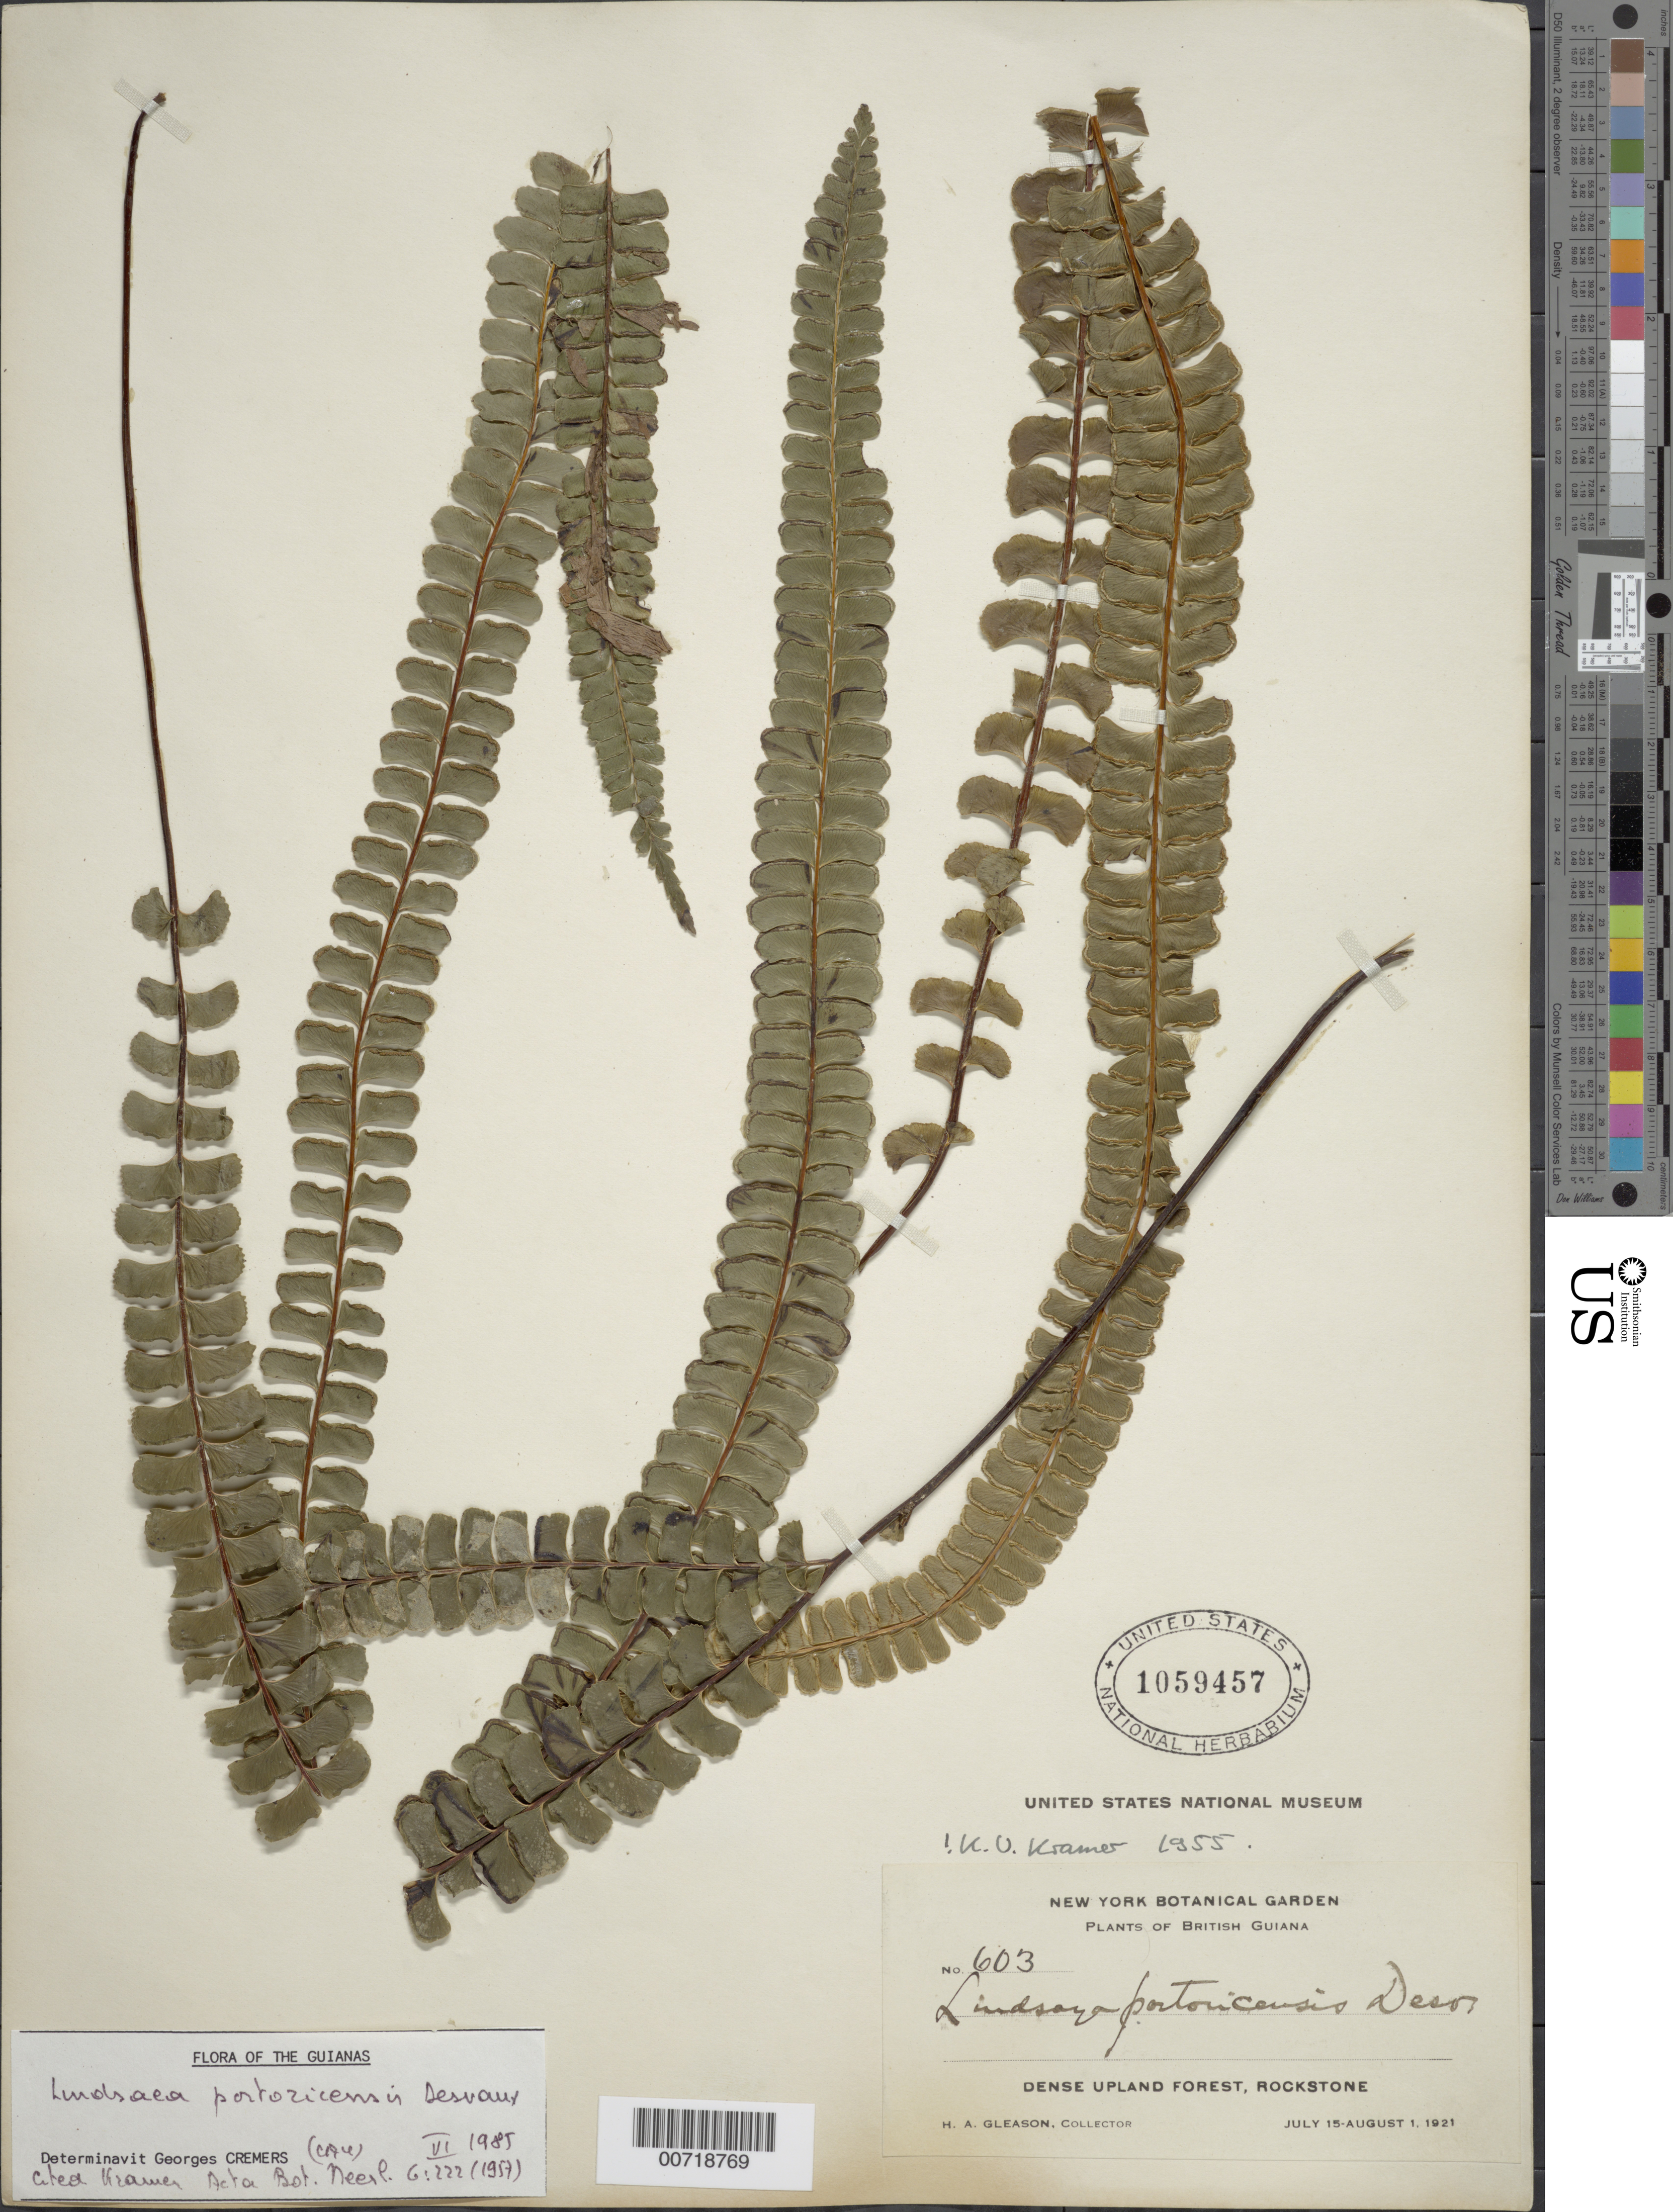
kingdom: Plantae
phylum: Tracheophyta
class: Polypodiopsida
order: Polypodiales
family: Lindsaeaceae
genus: Lindsaea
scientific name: Lindsaea portoricensis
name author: Desv.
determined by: Cremers, Georges A.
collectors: H. A. Gleason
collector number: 603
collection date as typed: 15-Jul-21 to 1-Aug-21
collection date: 1921-07-15/1921-08-01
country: Guyana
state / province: U. Demerara-Berbice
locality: Rockstone, in and about the village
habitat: Dense upland forest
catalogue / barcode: US 1059457